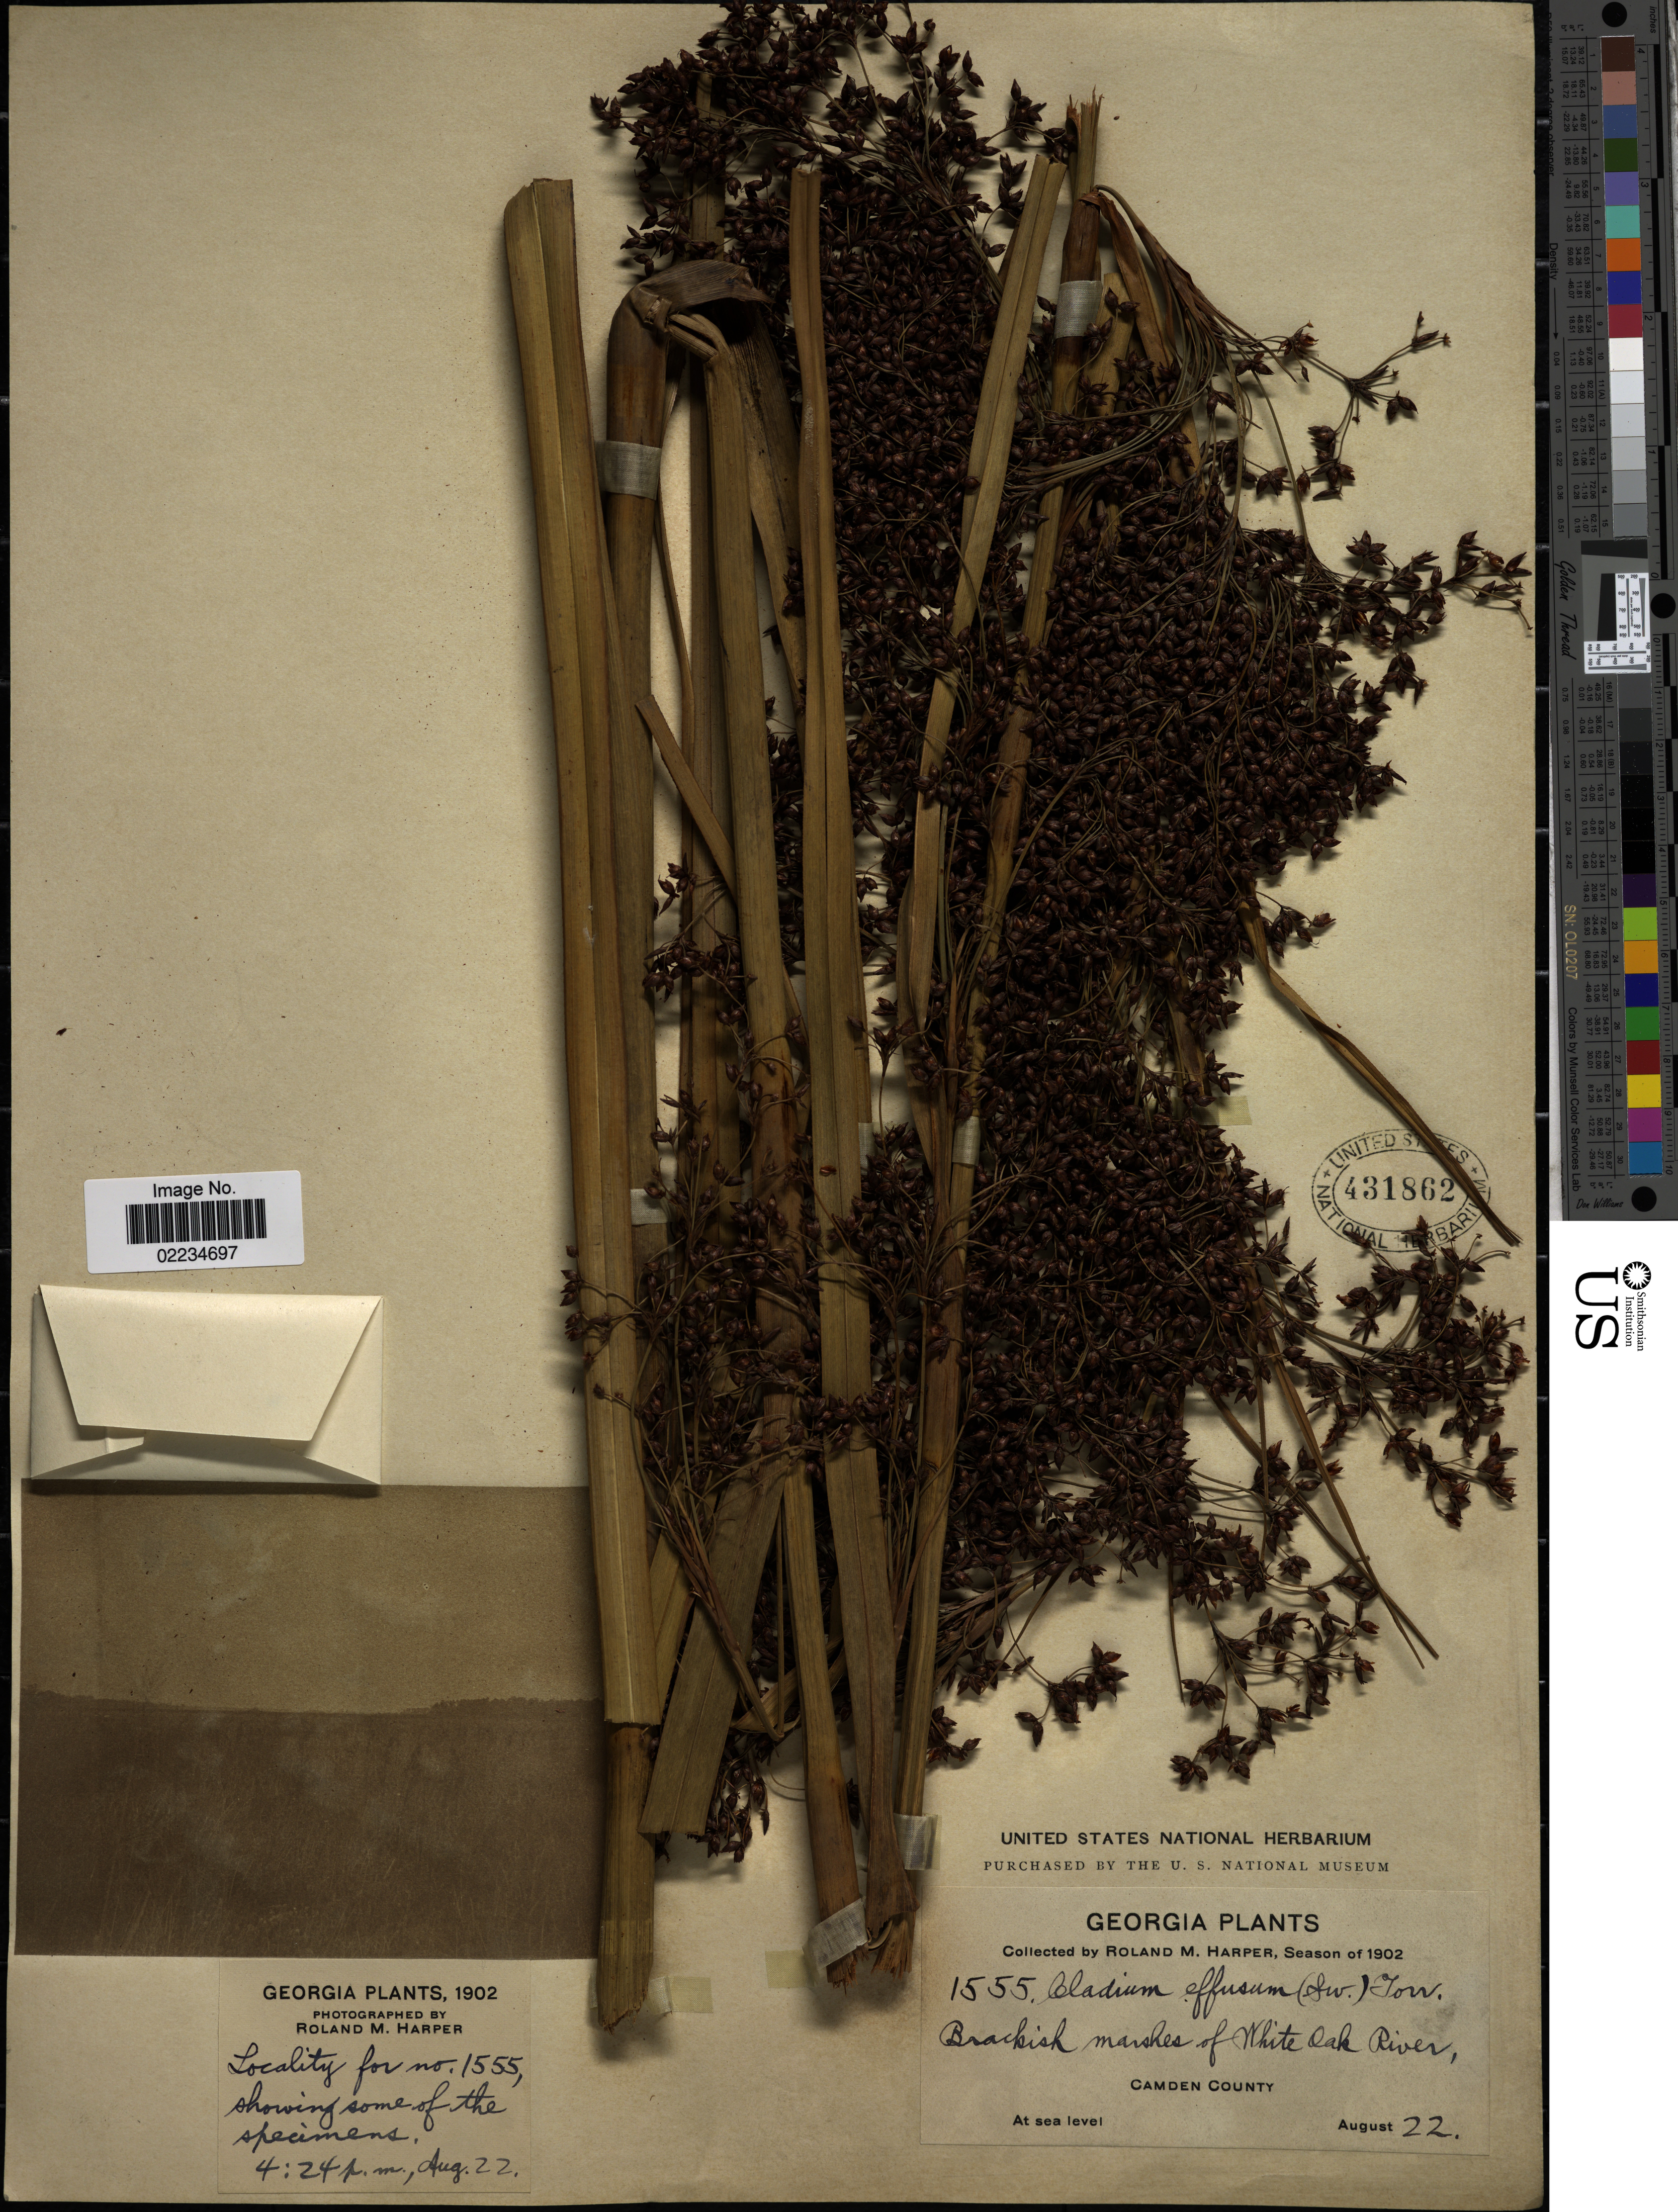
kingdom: Plantae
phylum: Tracheophyta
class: Liliopsida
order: Poales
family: Cyperaceae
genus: Cladium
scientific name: Cladium jamaicense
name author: Crantz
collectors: R. M. Harper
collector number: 1555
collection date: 1902-08-22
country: United States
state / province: Georgia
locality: Brackish marshes of White Oak River, Camden County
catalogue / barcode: US 431862